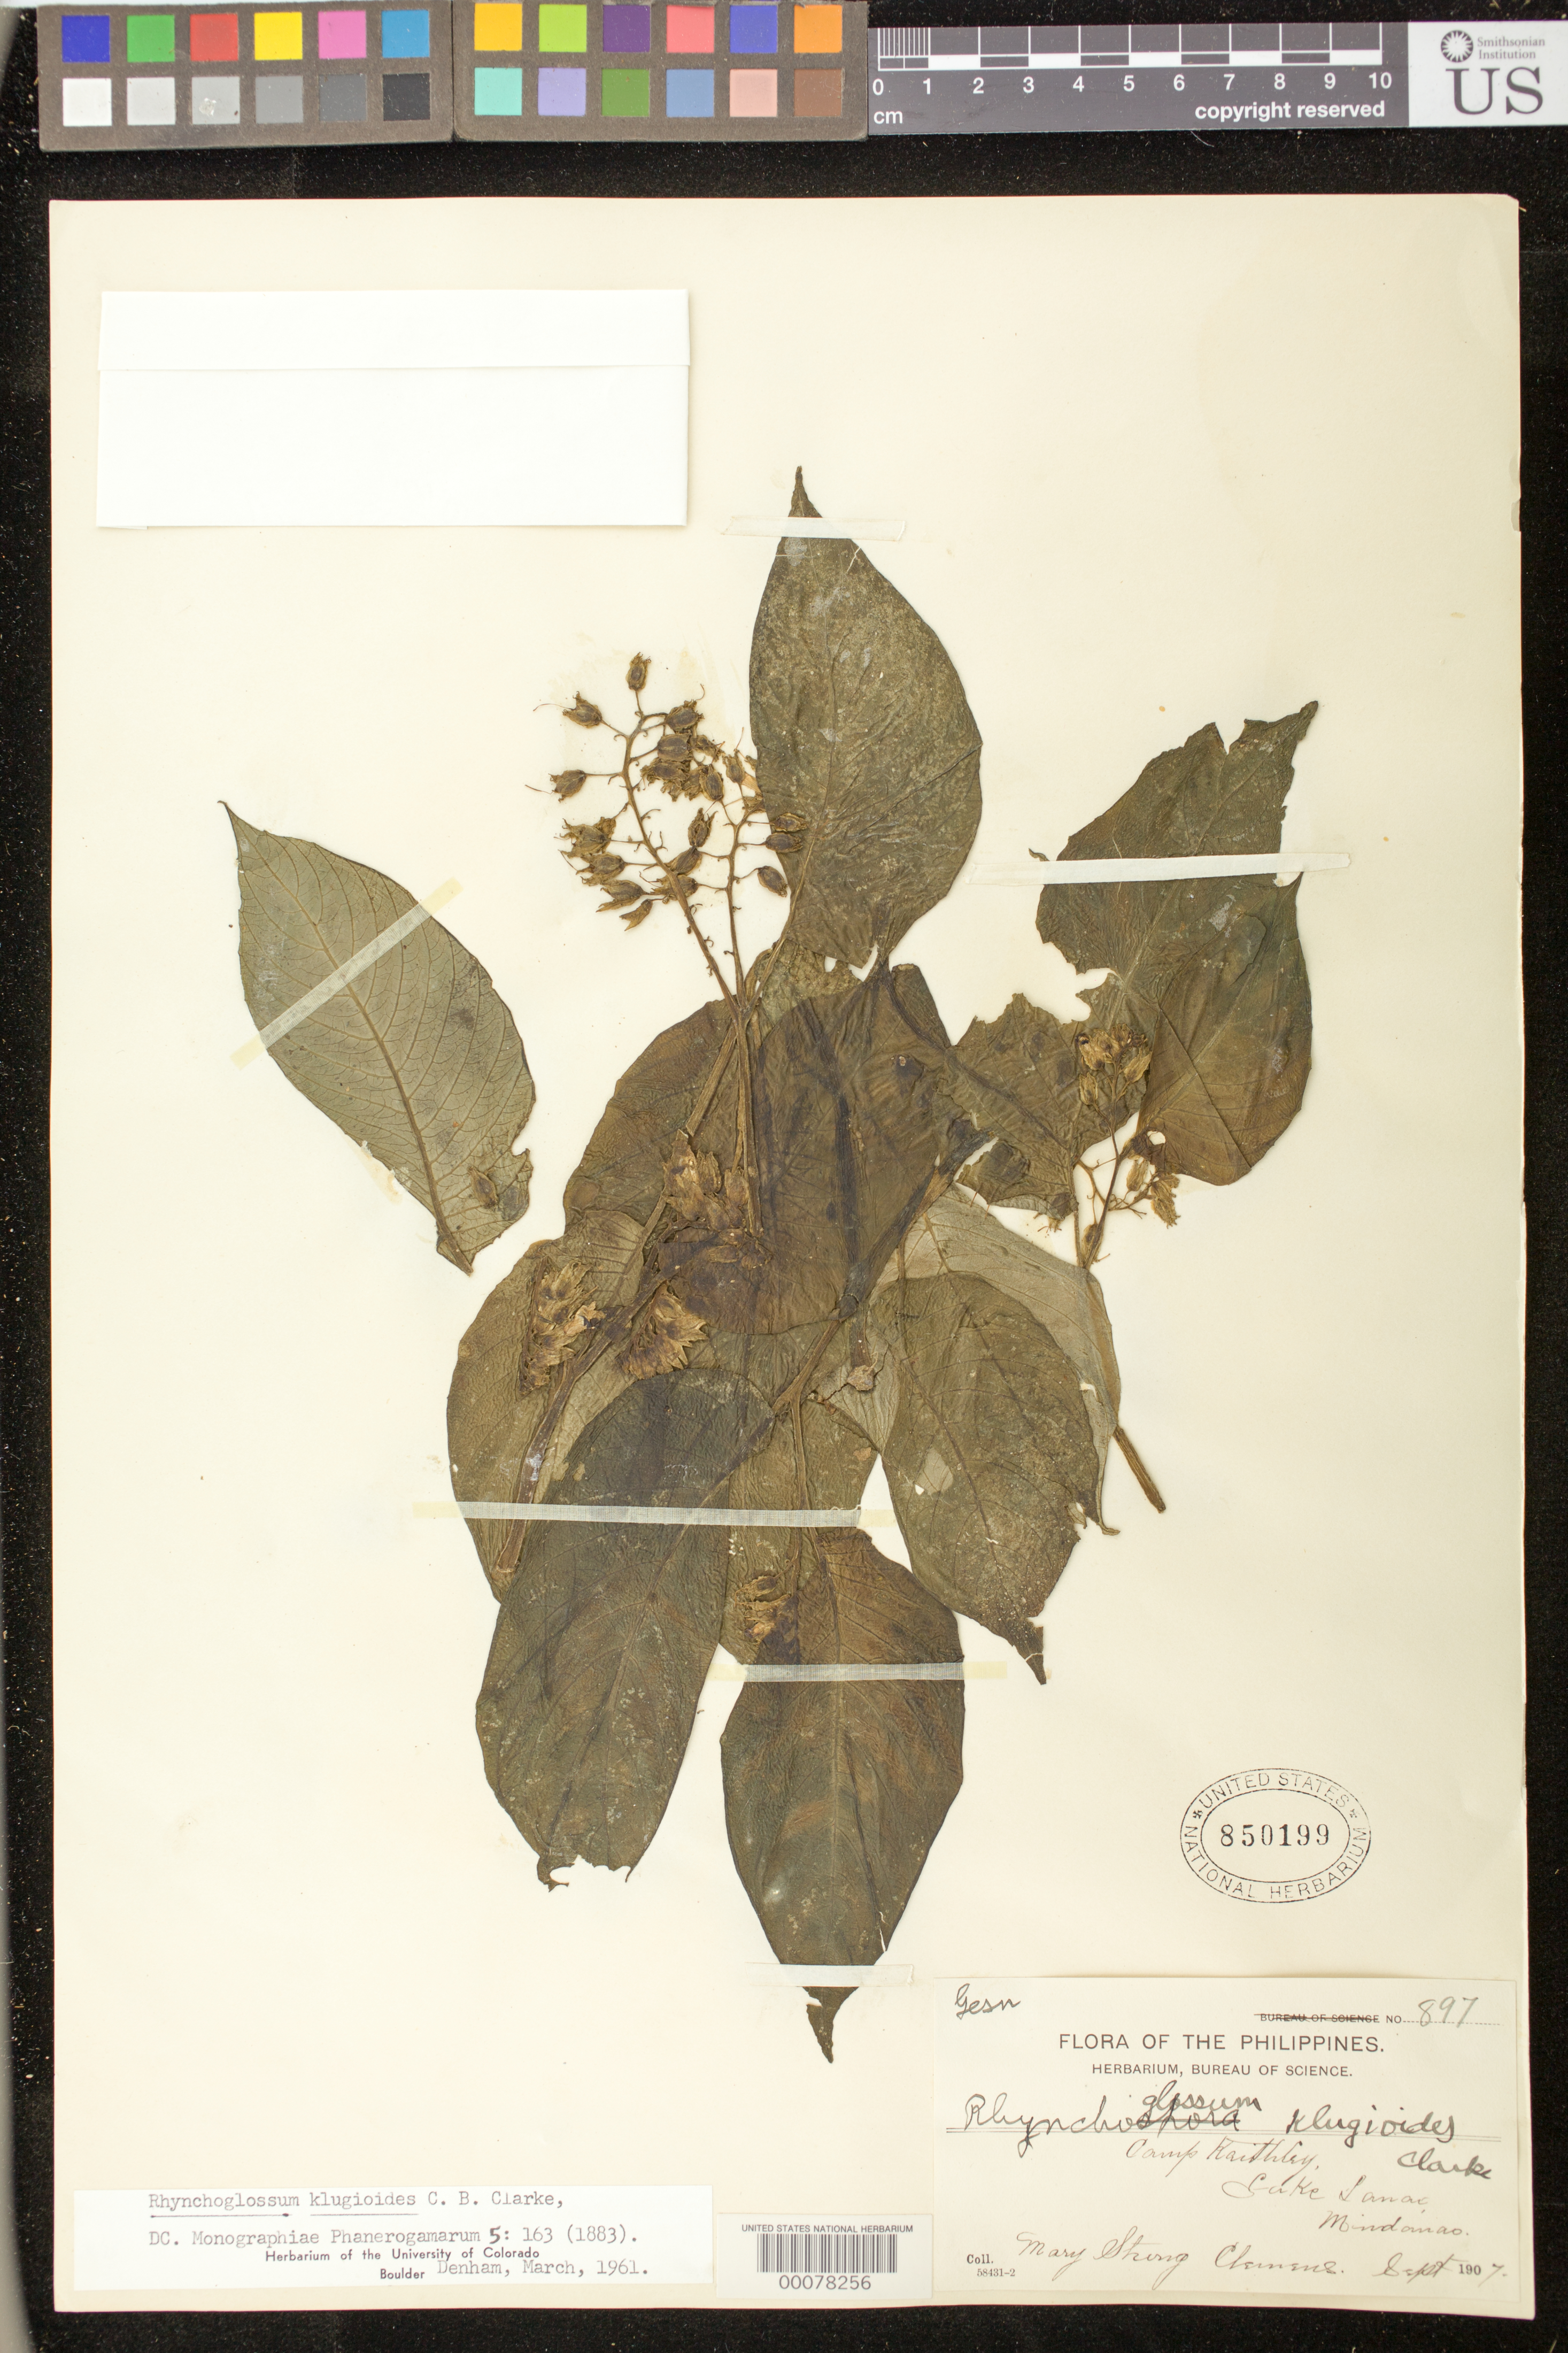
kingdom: Plantae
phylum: Tracheophyta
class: Magnoliopsida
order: Lamiales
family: Gesneriaceae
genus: Rhynchoglossum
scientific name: Rhynchoglossum klugioides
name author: C.B. Clarke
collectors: M. S. Clemens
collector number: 897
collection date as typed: Sep 1907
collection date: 1907-09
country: Philippines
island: Mindanao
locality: Lanao del sur, Camp kaithley, lake lanao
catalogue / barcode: US 850199